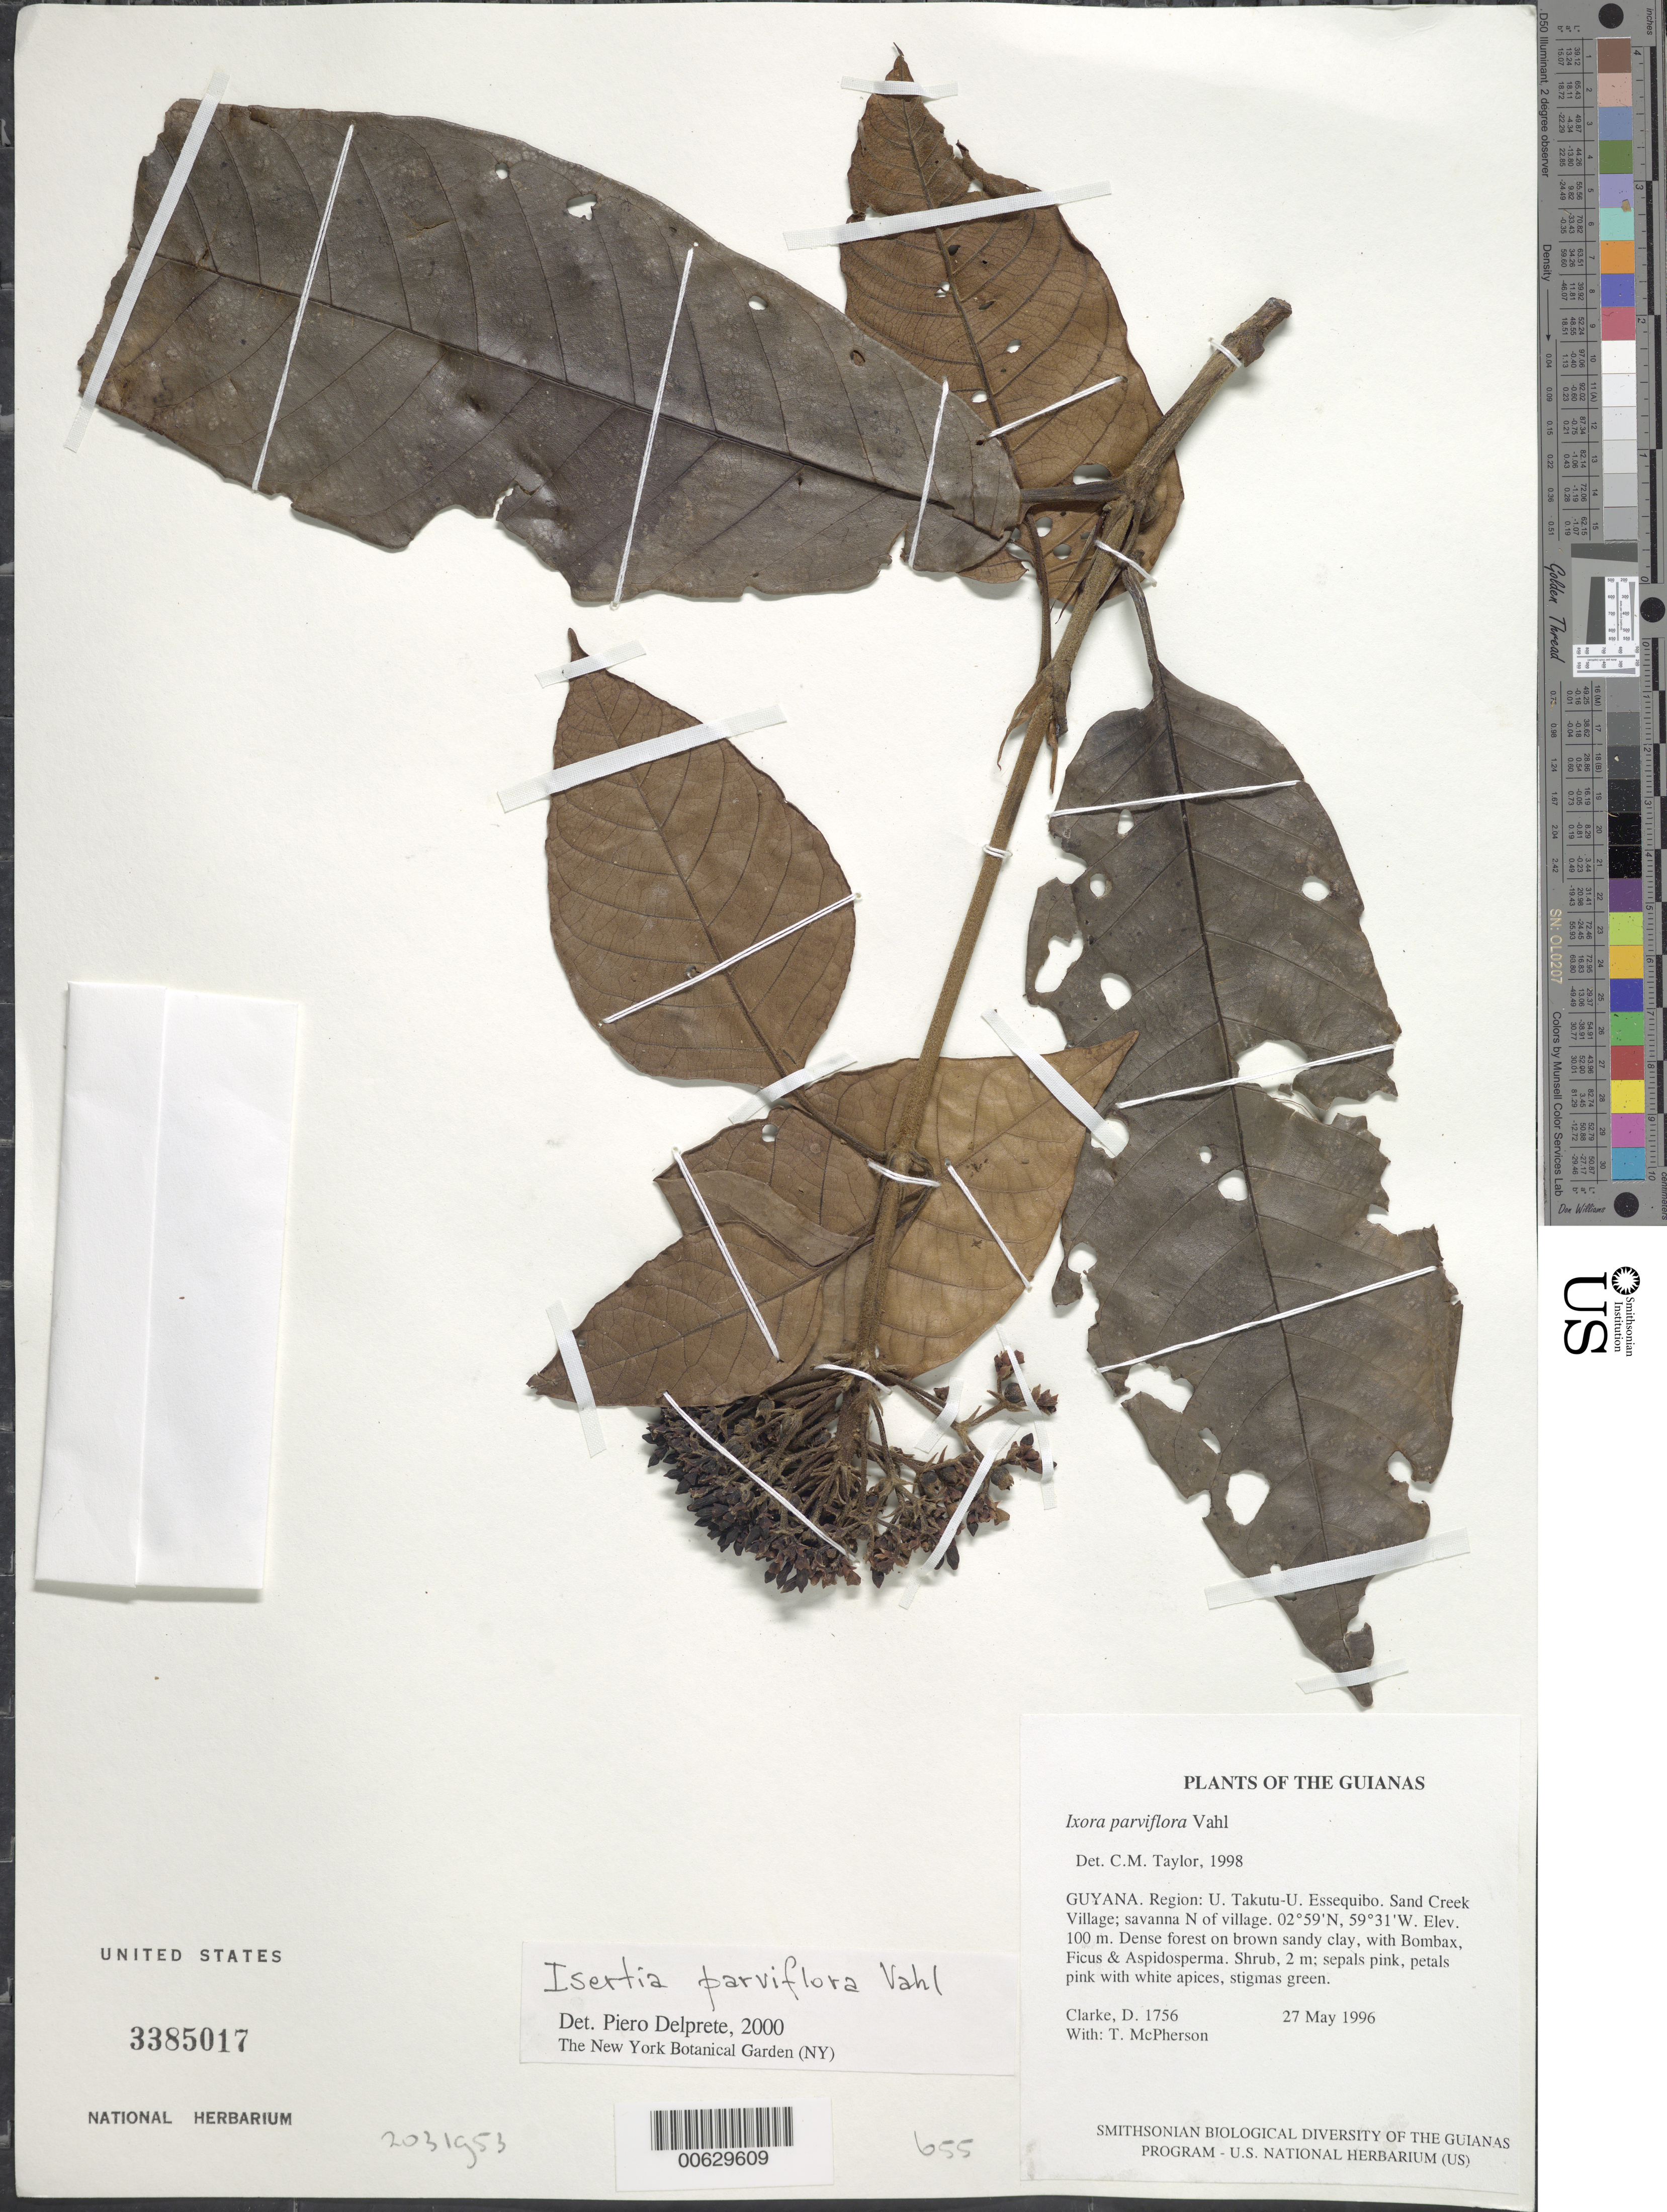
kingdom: Plantae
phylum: Tracheophyta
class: Magnoliopsida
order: Gentianales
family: Rubiaceae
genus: Isertia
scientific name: Isertia parviflora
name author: Vahl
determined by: Delprete, P. G., Herb. de Guyane Cay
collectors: H. D. Clarke & T. McPherson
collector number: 1756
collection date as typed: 27 May 1996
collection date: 1996-05-27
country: Guyana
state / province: U. Takutu-U. Essequibo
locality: Sand Creek Village; savanna N of village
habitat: Dense forest on brown sandy clay, with Bombacaceae, Ficus & Aspidosperma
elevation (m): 100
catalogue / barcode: US 3385017